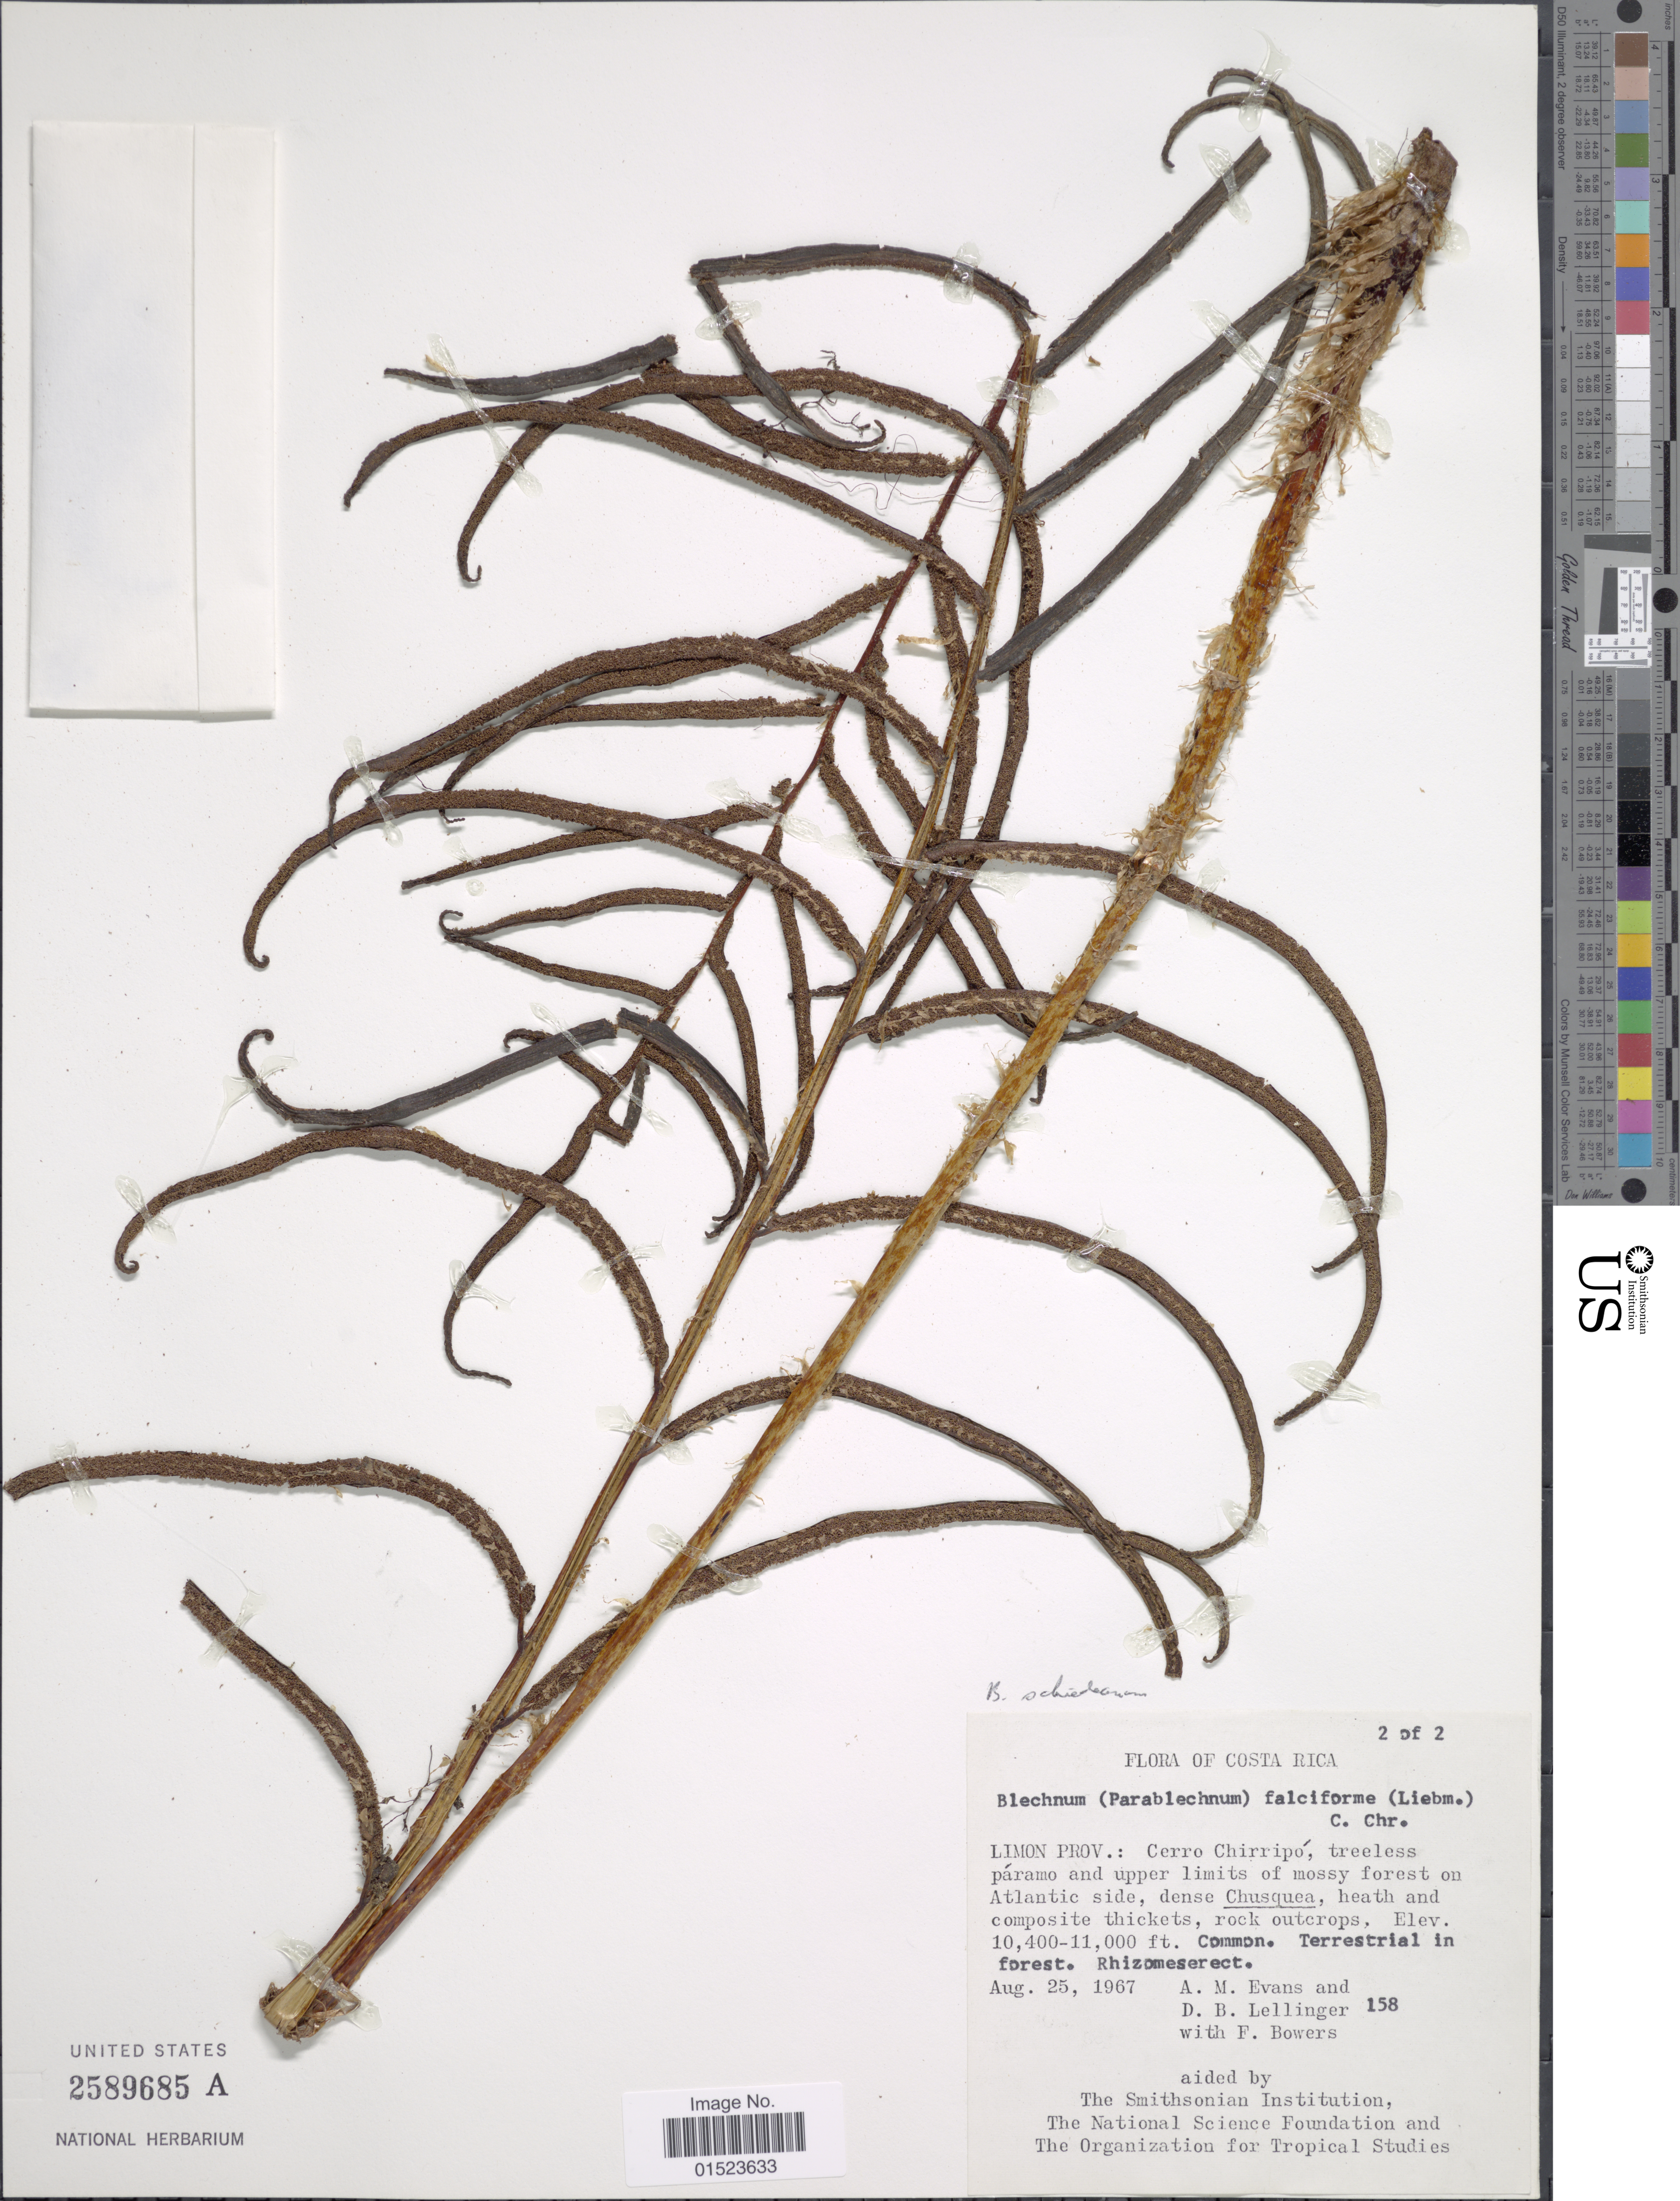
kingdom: Plantae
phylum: Tracheophyta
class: Polypodiopsida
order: Polypodiales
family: Blechnaceae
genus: Blechnum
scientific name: Blechnum christii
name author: C. Chr.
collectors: A. M. Evans, D. B. Lellinger & F. Bowers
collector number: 158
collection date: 1967-08-25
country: Costa Rica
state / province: Limón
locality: Cerro Chirripó, treeless páramo and upper limits of mossy forest on Atlantic side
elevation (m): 3170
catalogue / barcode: US 2589685A